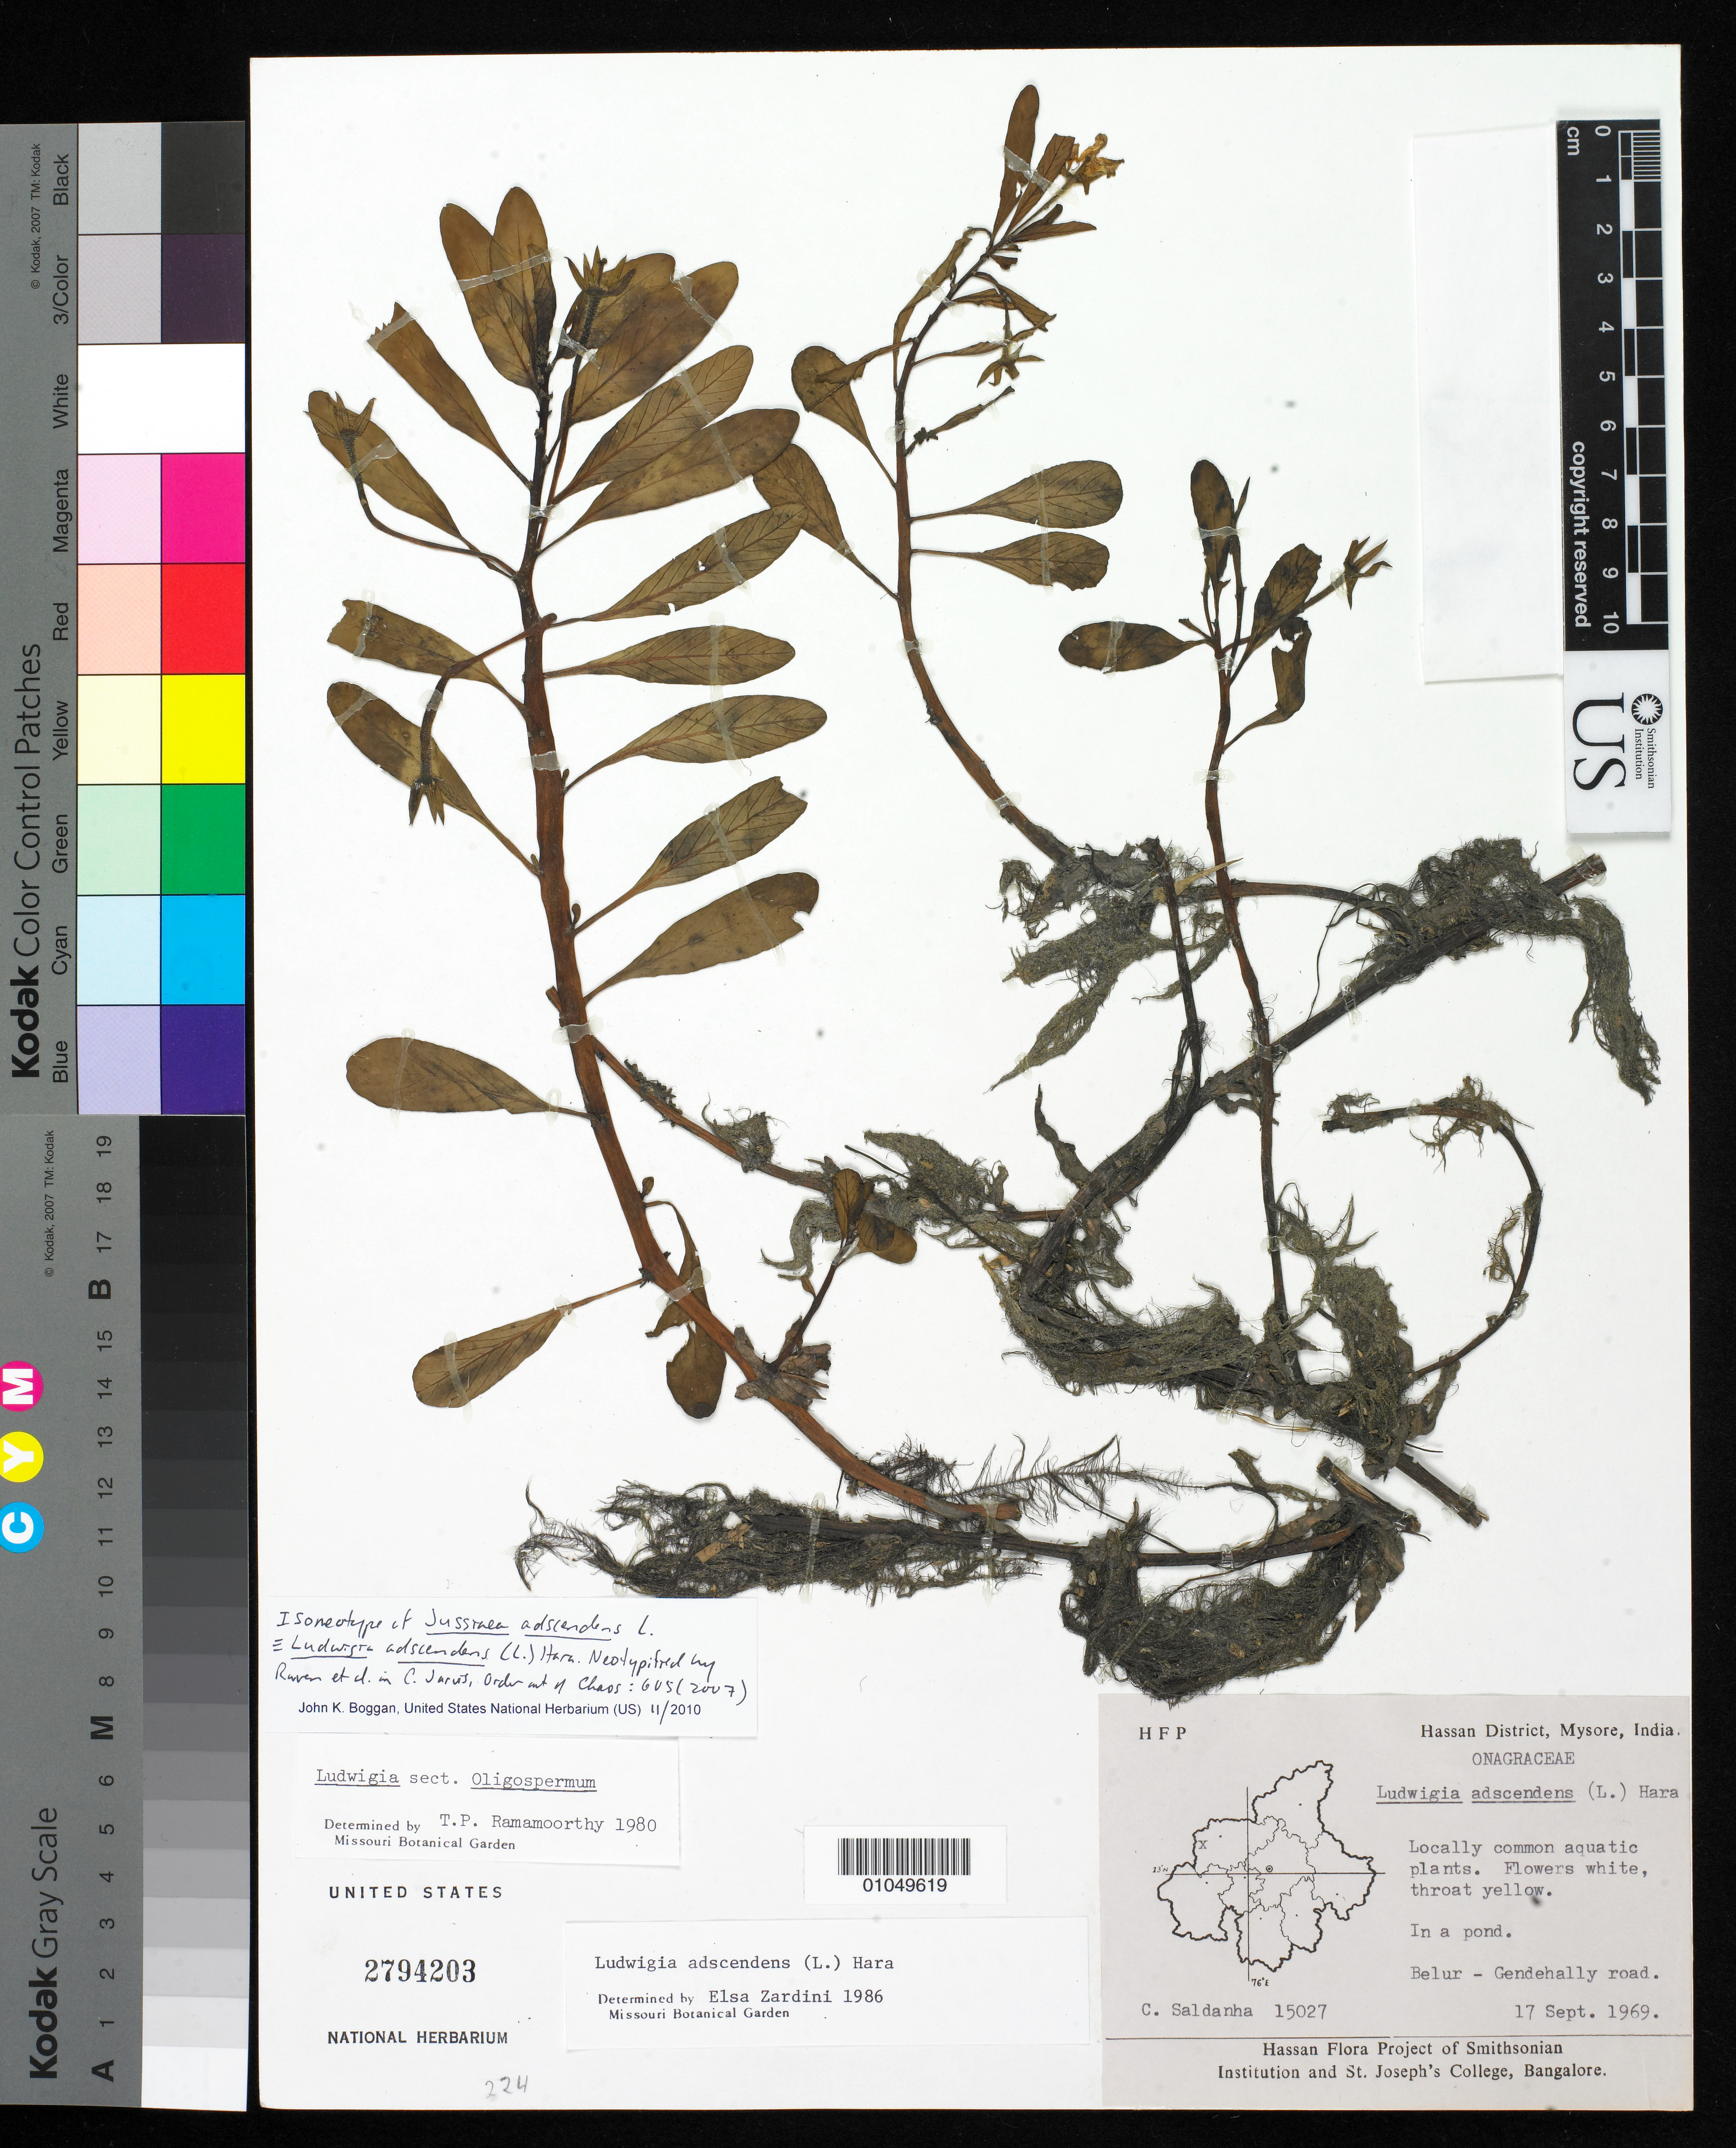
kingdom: Plantae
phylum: Tracheophyta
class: Magnoliopsida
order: Myrtales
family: Onagraceae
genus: Jussiaea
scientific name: Jussiaea adscendens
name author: L.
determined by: Zardini, E. M.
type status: Isoneotype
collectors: C. J. Saldanha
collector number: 15027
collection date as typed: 17 Sep 1969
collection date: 1969-09-17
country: India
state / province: Karnataka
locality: Hassan District, Mysore. Belur - Gendehally road.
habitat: In a pond.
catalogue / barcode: US 2794203